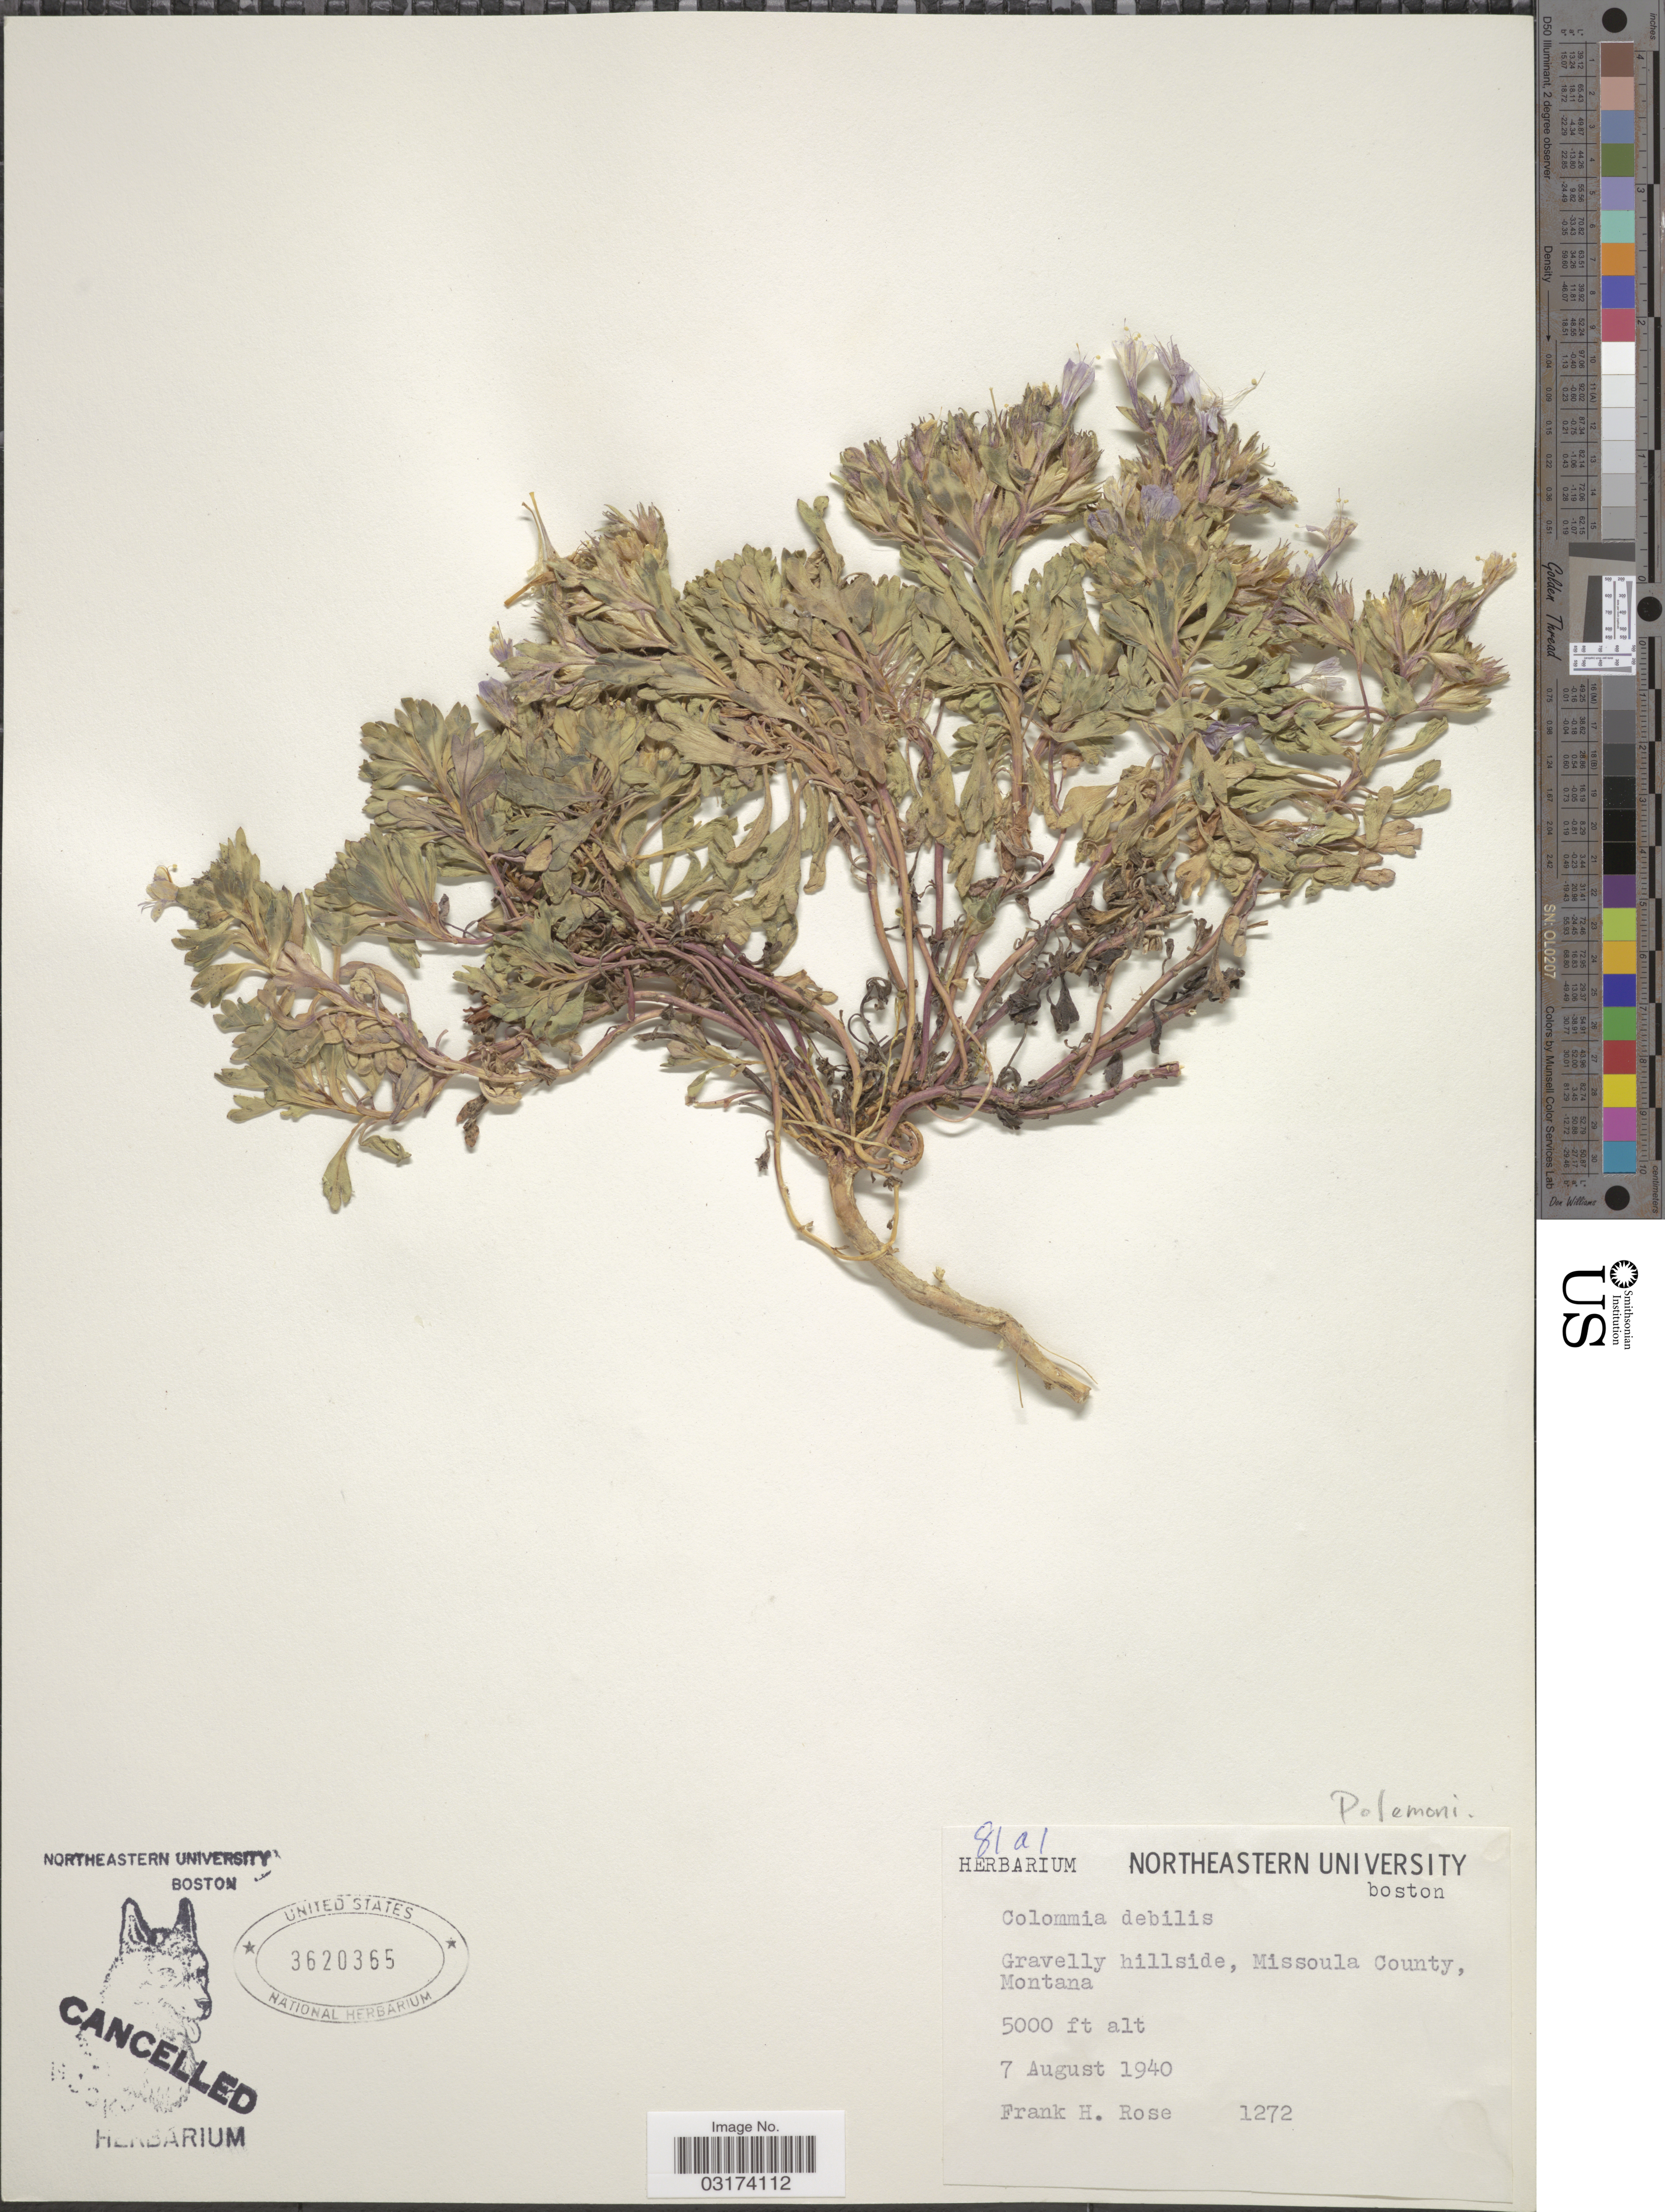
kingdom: Plantae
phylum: Tracheophyta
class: Magnoliopsida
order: Ericales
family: Polemoniaceae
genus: Collomia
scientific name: Collomia debilis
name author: (S. Watson) Greene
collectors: F. H. Rose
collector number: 1272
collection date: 1940-08-07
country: United States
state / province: Montana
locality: Gravelly hillside, Missoula County, Montana.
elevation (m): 1524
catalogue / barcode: US 3620365